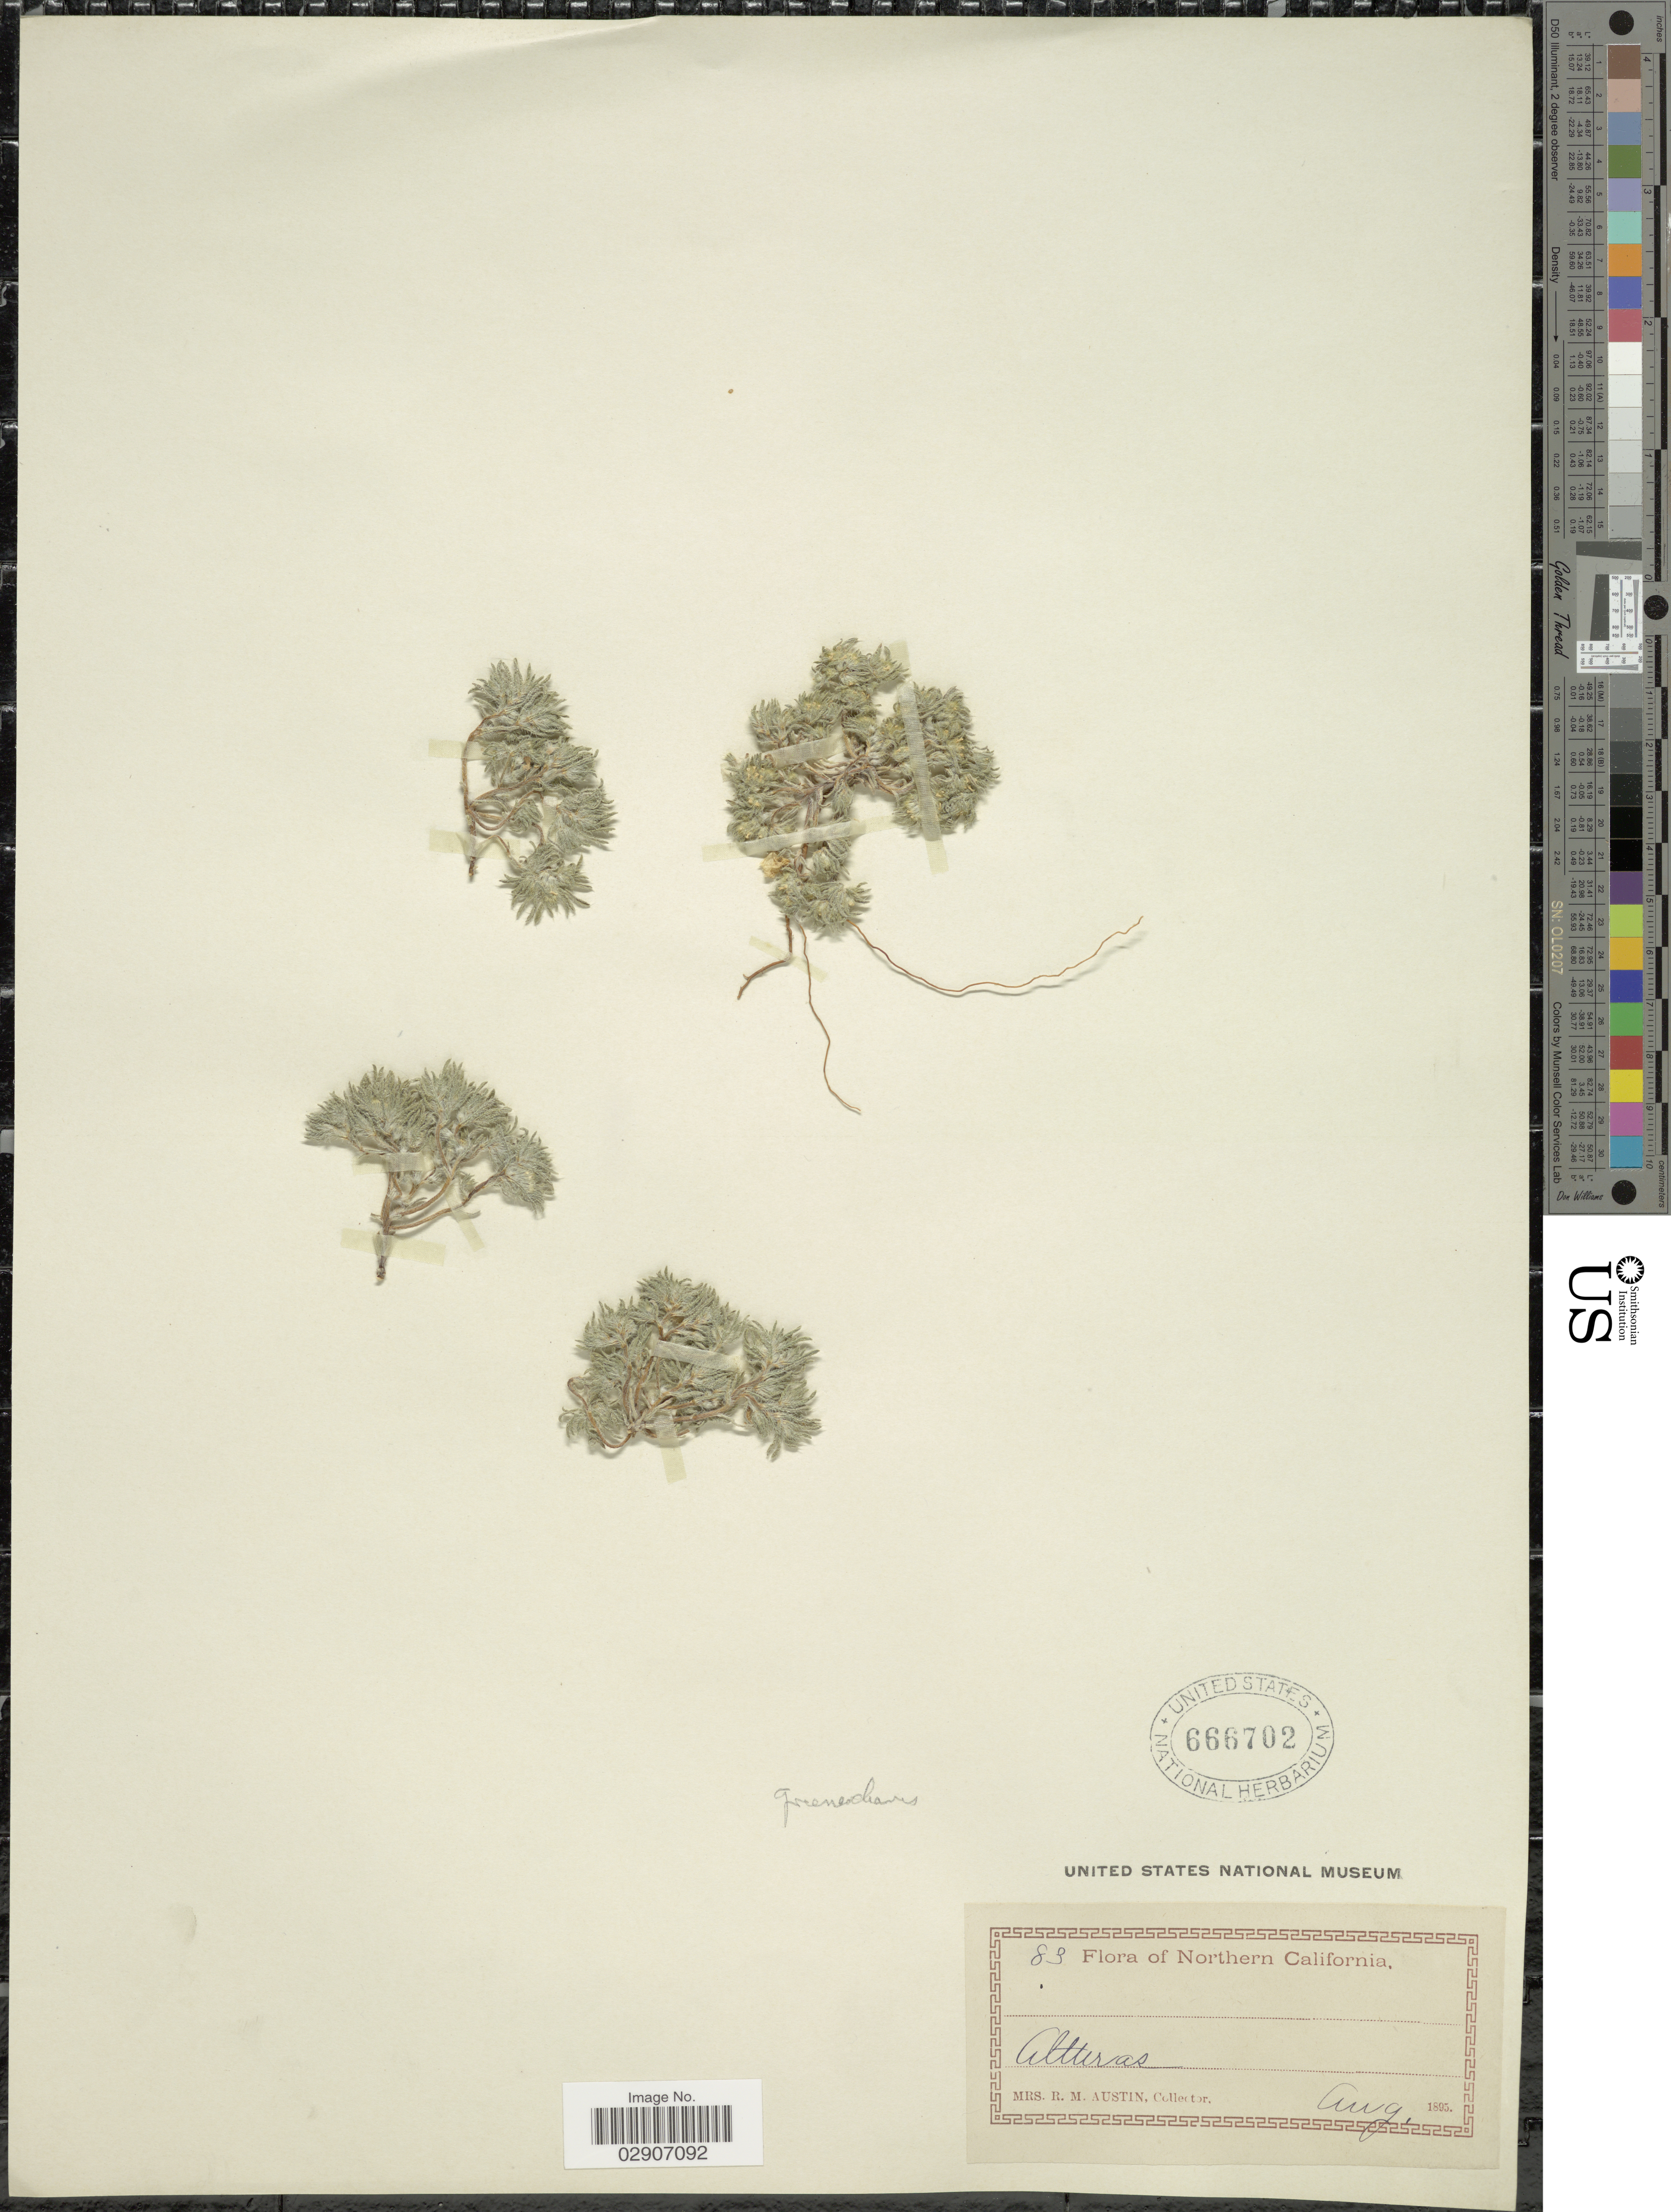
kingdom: Plantae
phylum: Tracheophyta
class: Magnoliopsida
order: Boraginales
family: Boraginaceae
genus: Cryptantha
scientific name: Cryptantha circumscissa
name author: (Hook. & Arn.) I.M. Johnst.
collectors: R. Austin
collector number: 83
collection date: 1895-08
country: United States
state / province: California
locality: Northern California. Alturas.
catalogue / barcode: US 666702